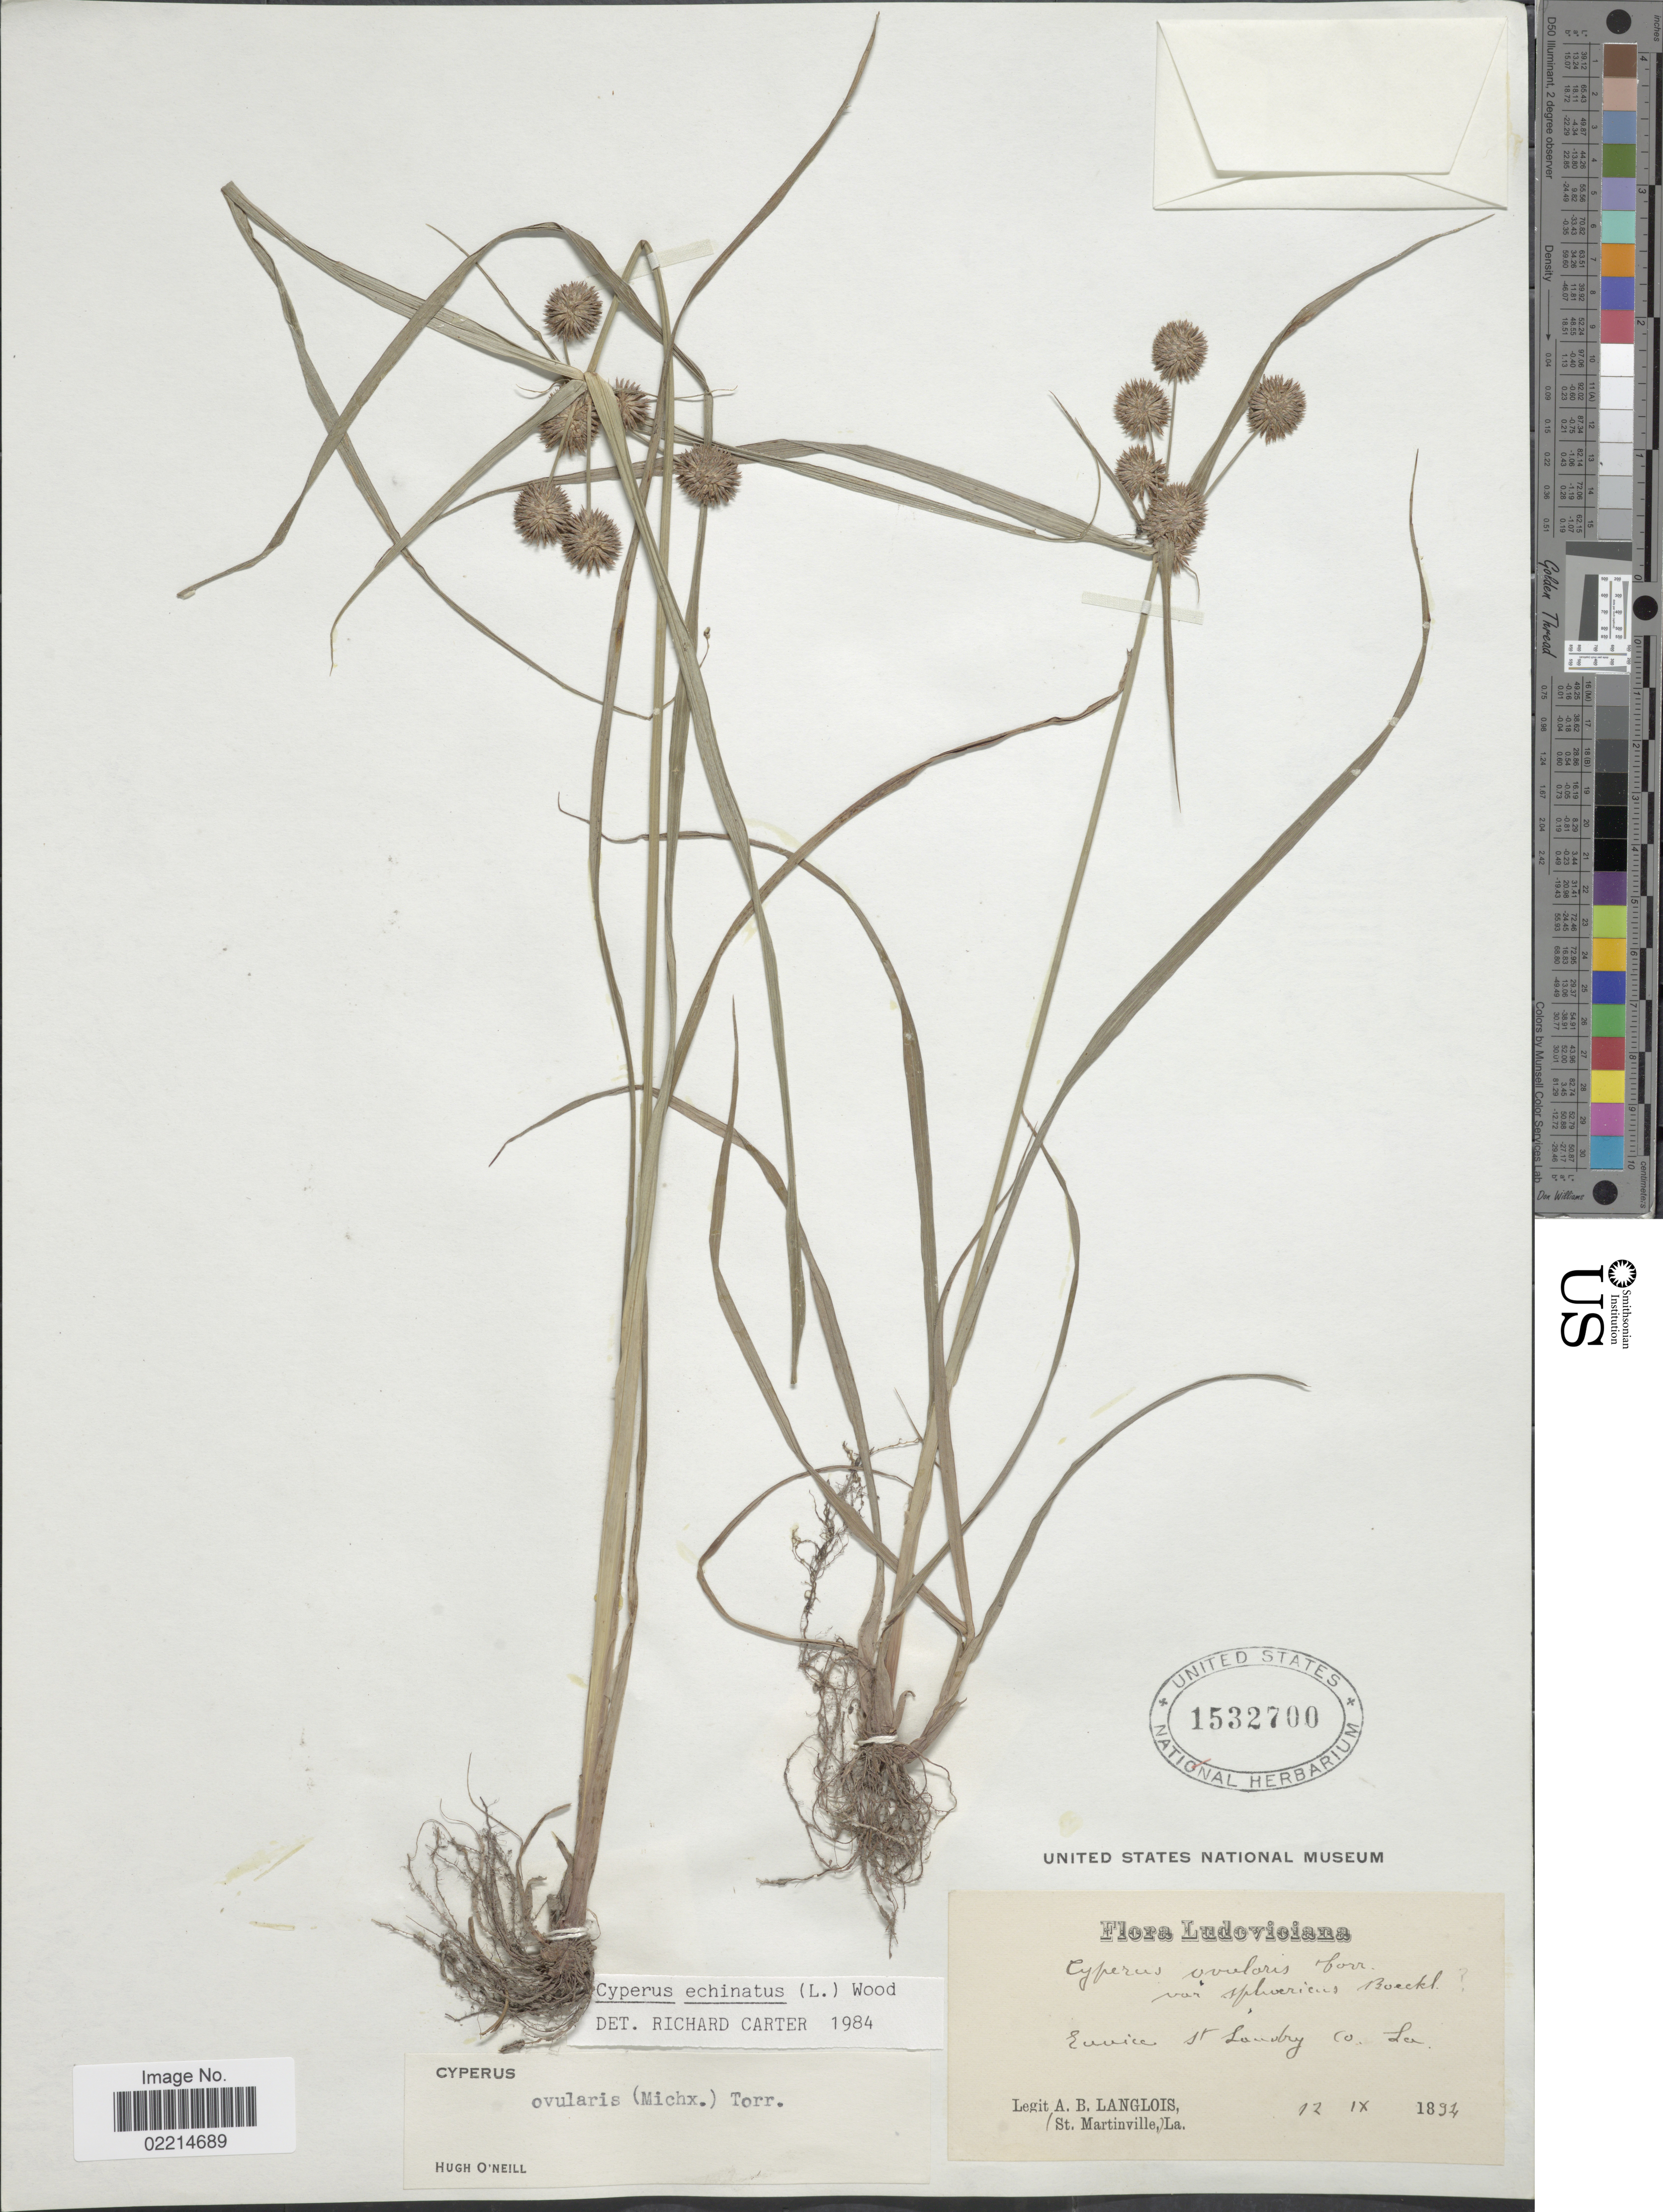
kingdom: Plantae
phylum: Tracheophyta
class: Liliopsida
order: Poales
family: Cyperaceae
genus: Cyperus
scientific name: Cyperus echinatus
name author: (L.) Alph. Wood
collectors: A. Langlois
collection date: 1894-09-12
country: United States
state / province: Louisiana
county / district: St. Landry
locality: Eunice St. Landry Co. La.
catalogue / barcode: US 1532700